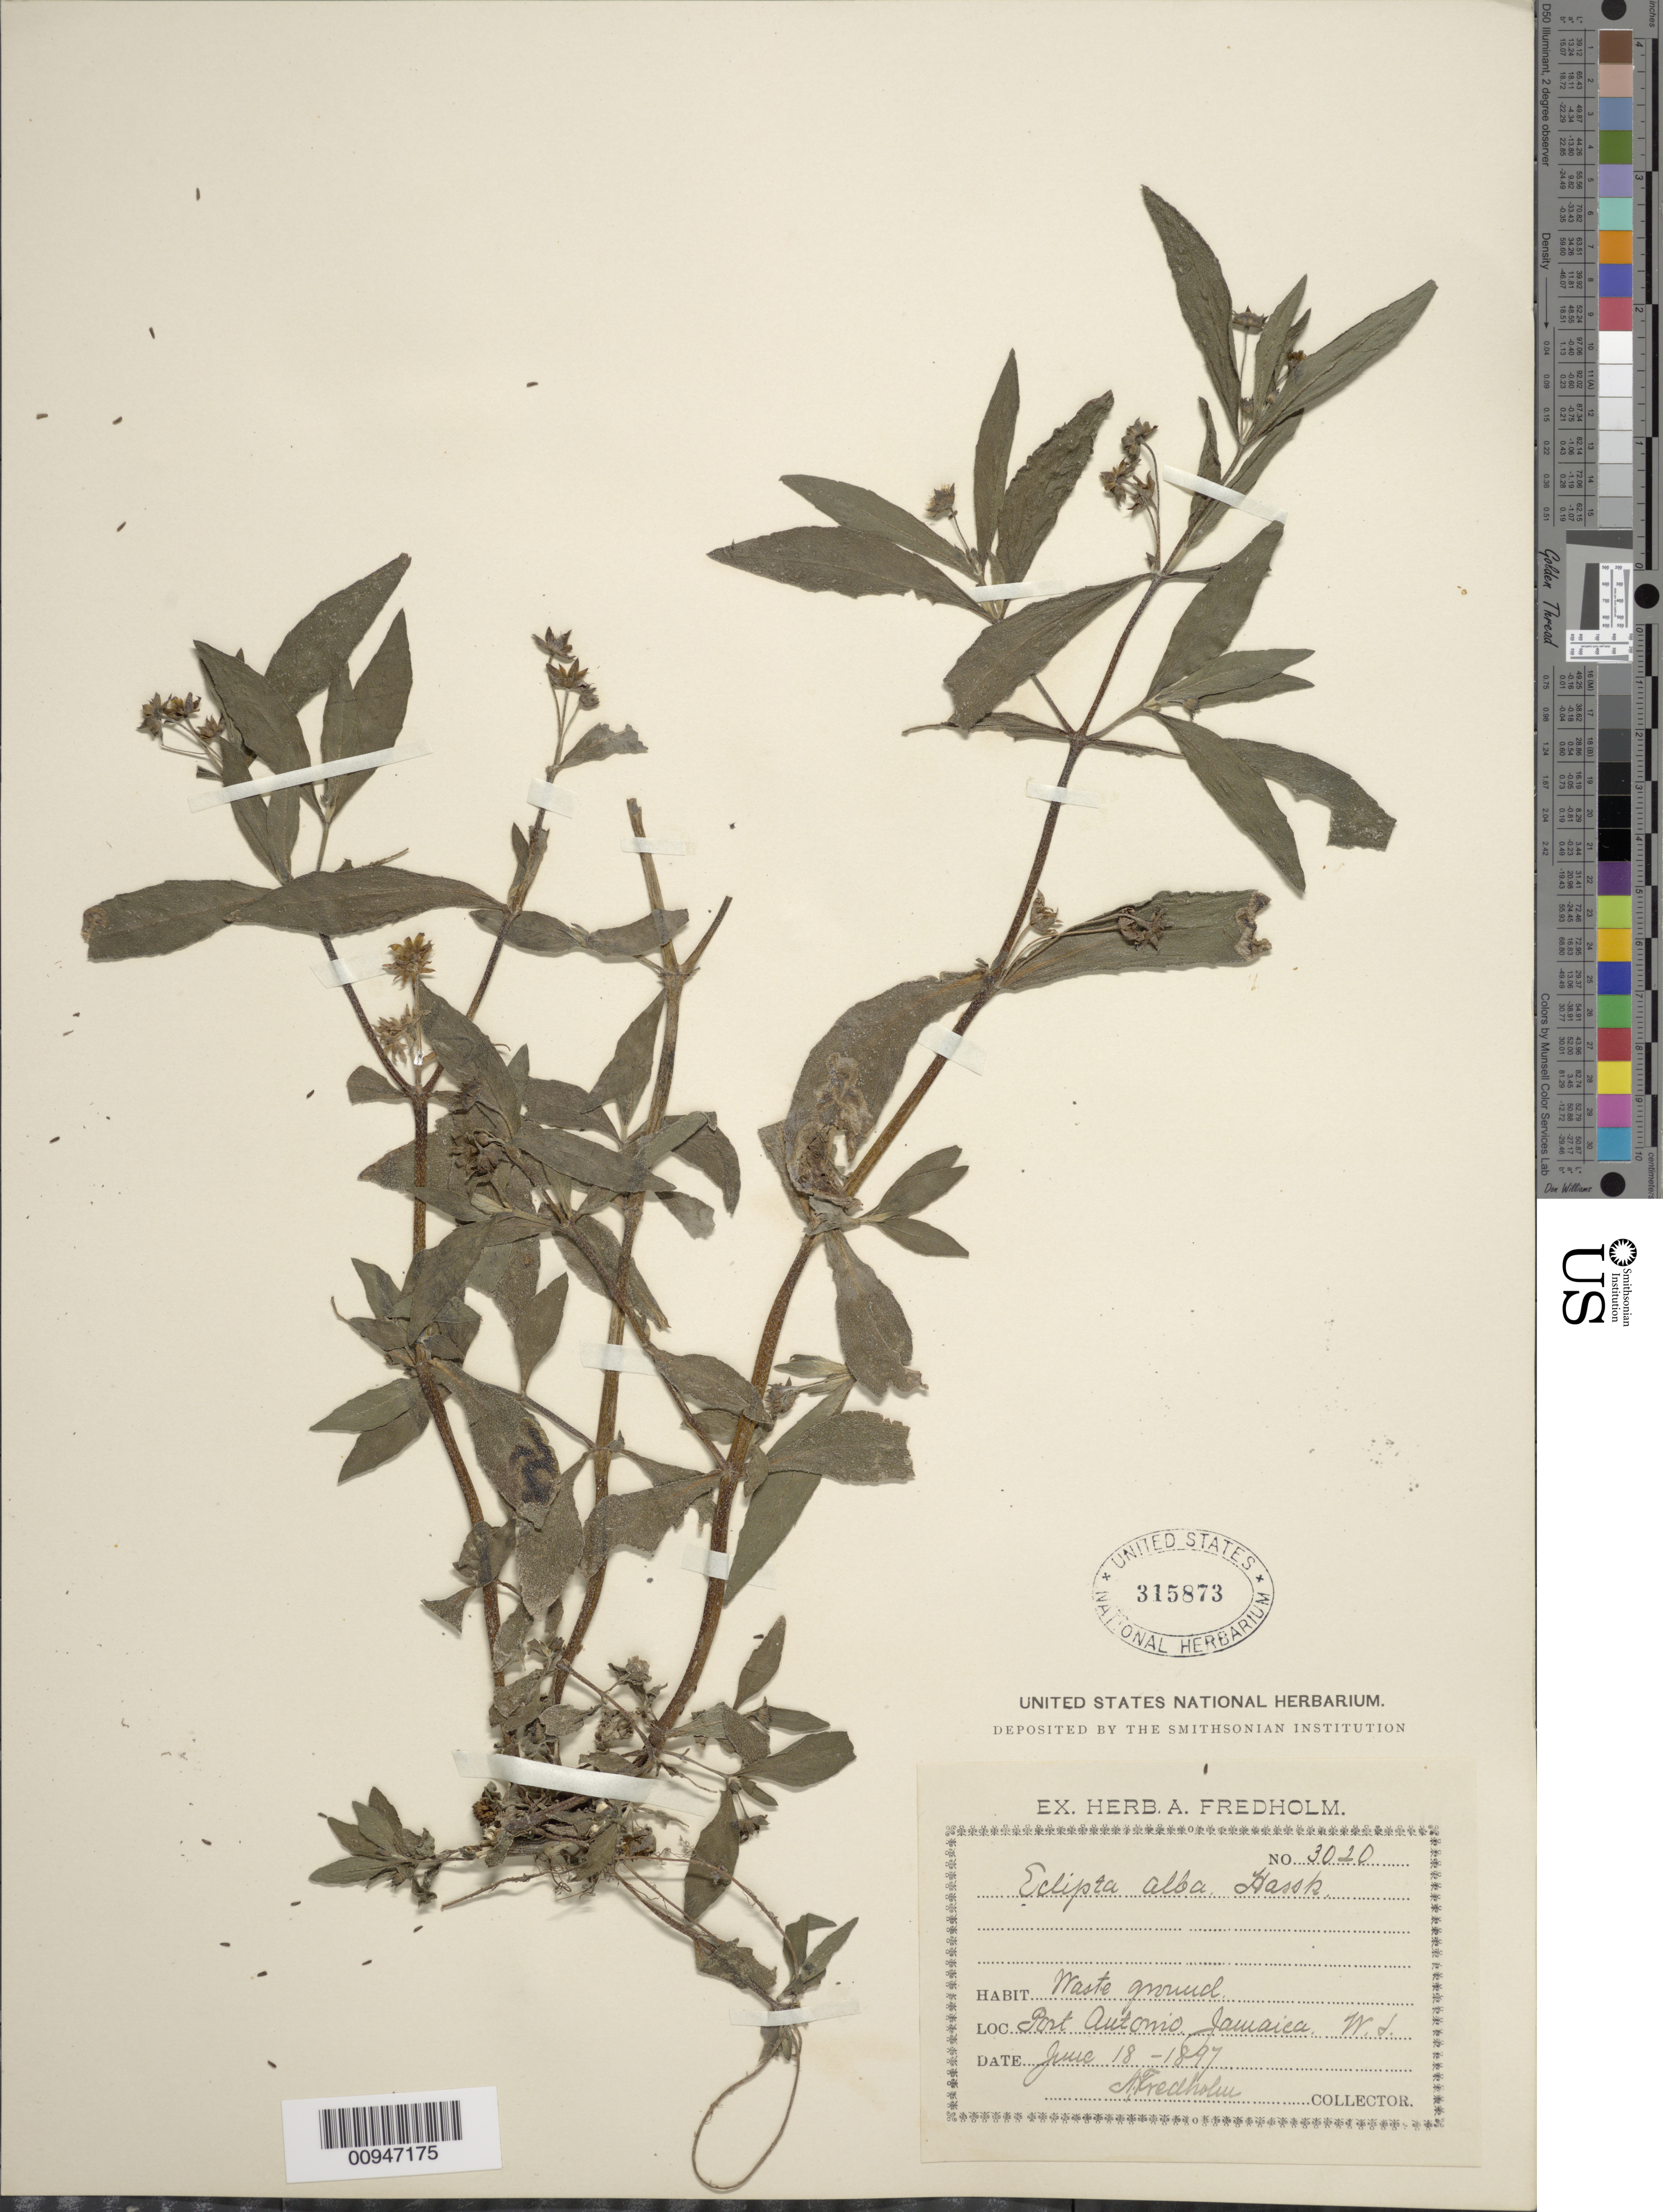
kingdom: Plantae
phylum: Tracheophyta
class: Magnoliopsida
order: Asterales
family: Asteraceae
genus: Eclipta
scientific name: Eclipta prostrata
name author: (L.) L.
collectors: A. Fredholm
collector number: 3020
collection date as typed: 18 Jun 1897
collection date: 1897-06-18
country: Jamaica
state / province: Portland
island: Jamaica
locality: Fort Antonio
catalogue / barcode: US 315873